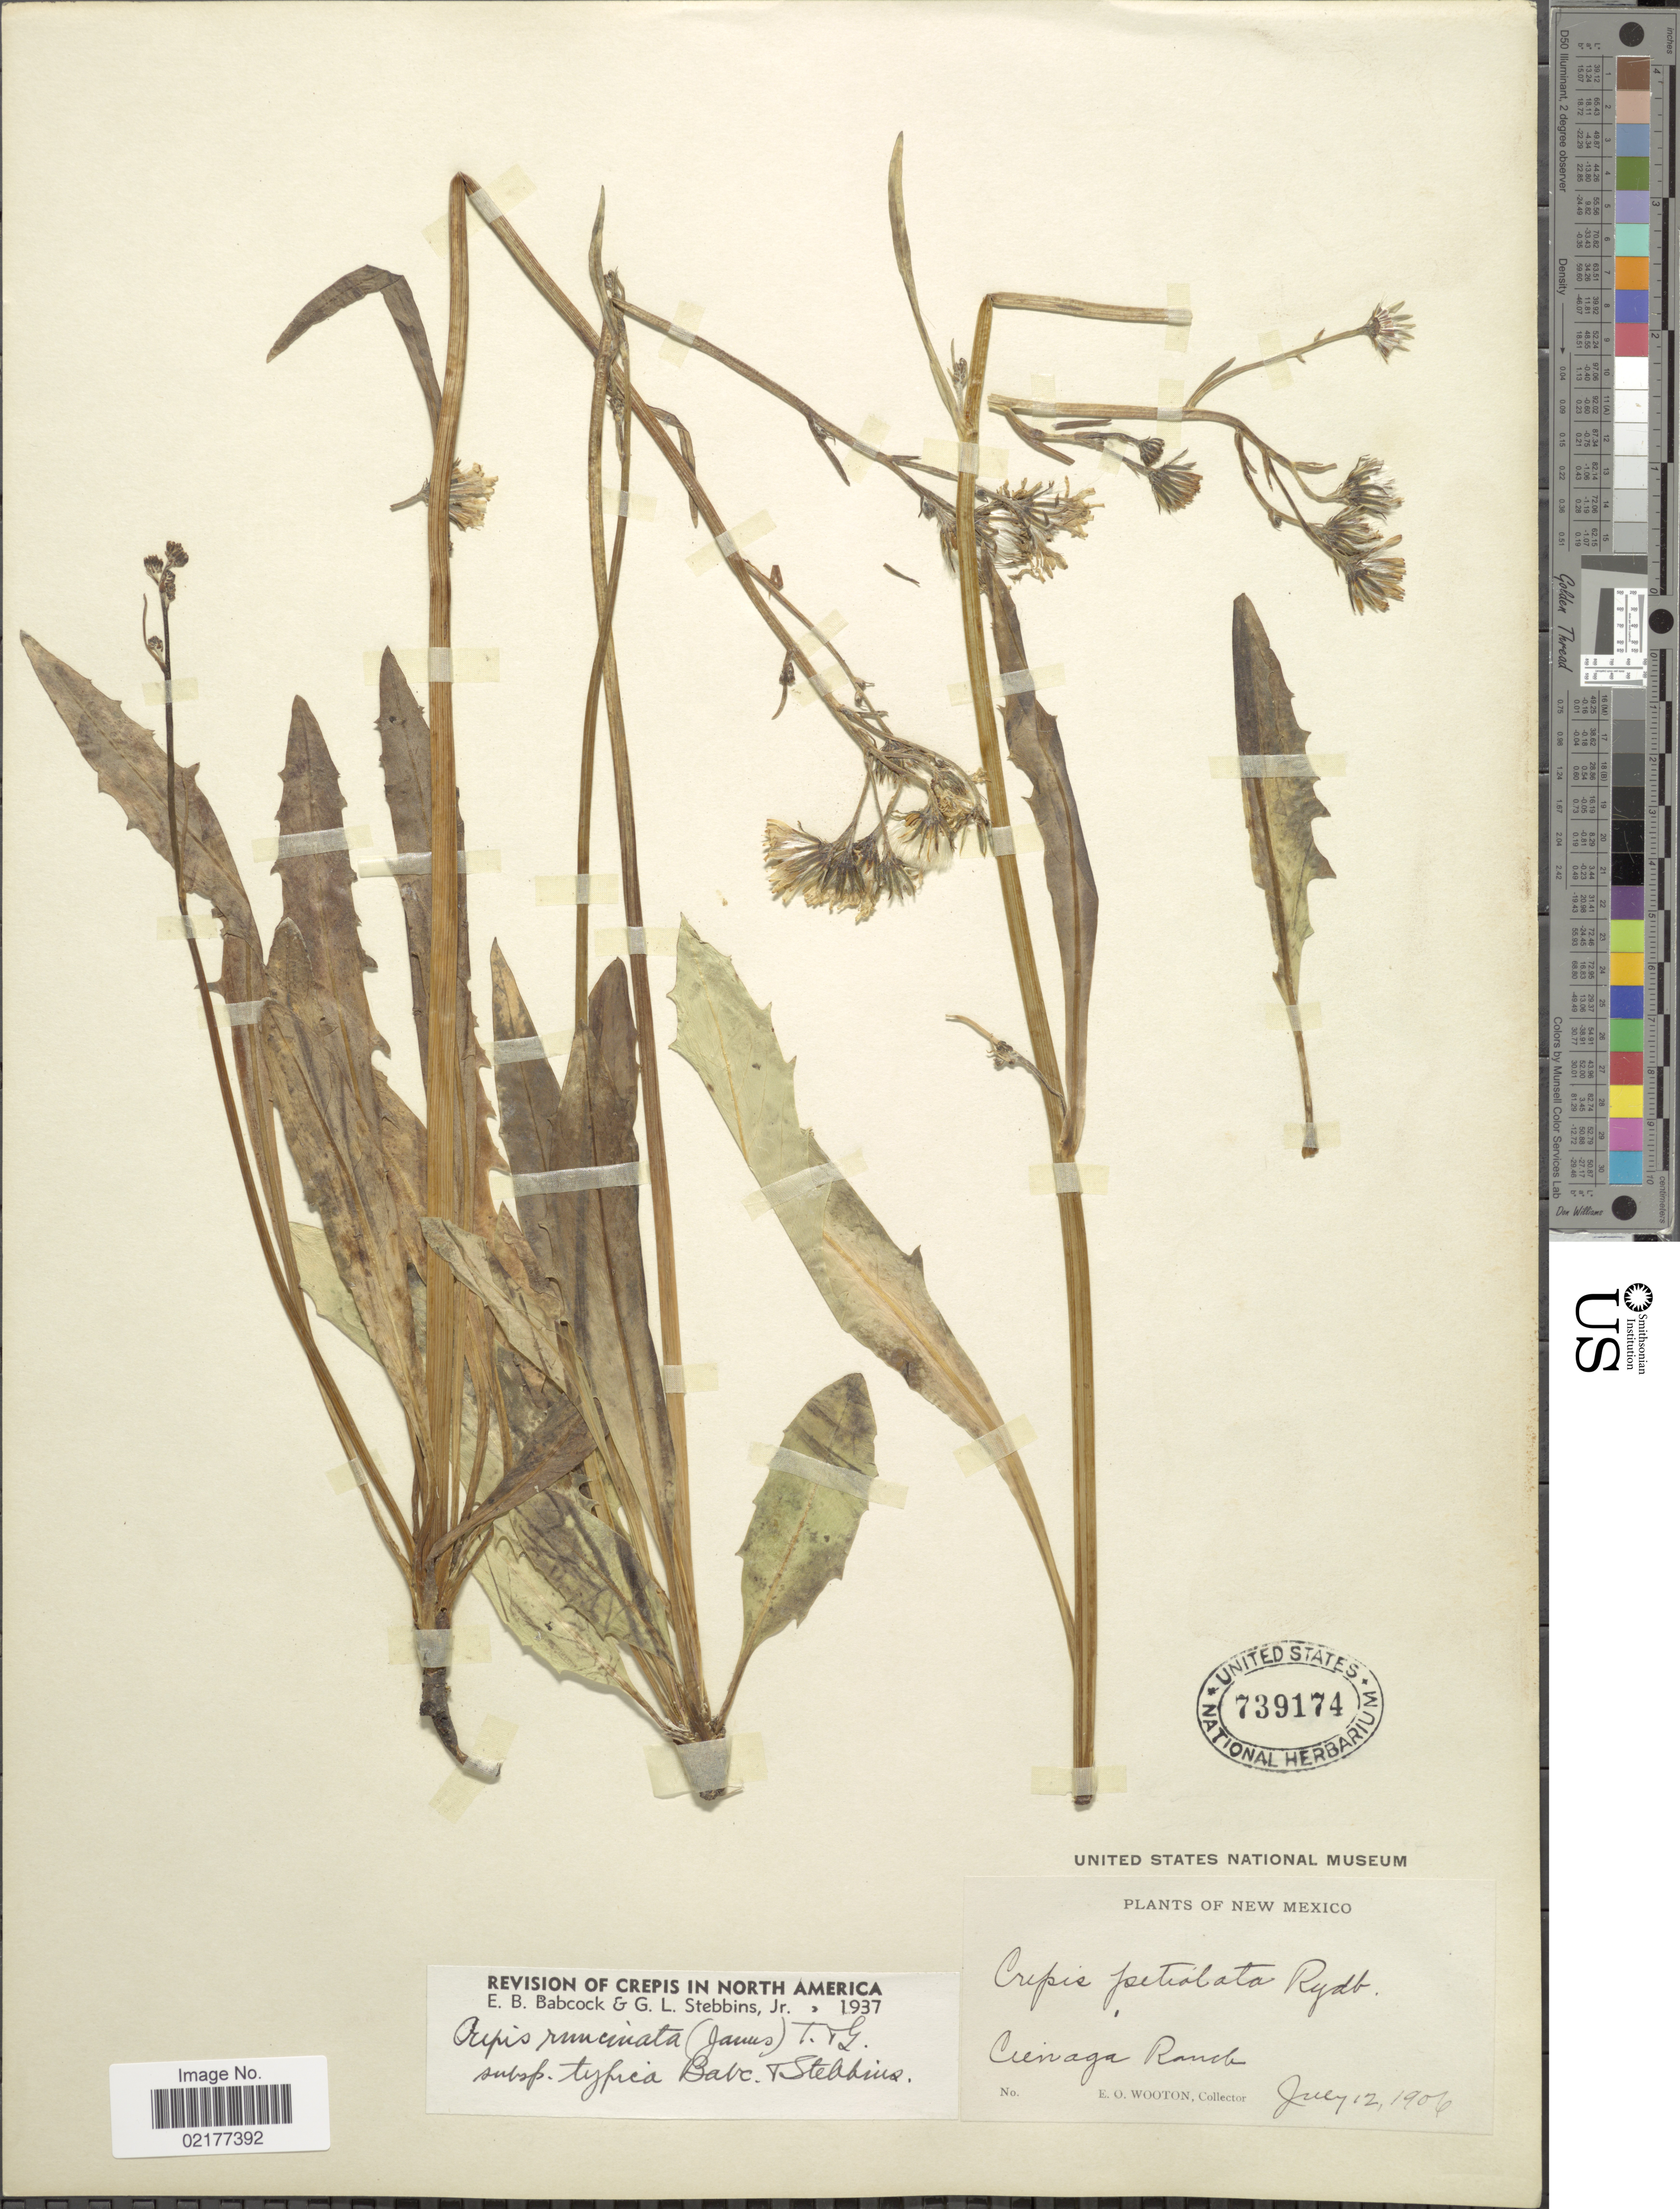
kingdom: Plantae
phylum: Tracheophyta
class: Magnoliopsida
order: Asterales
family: Asteraceae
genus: Crepis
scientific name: Crepis runcinata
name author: Torr. & A. Gray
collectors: E. O. Wooton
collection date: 1906-07-12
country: United States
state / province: New Mexico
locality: Cienaga Ranch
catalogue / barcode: US 739174